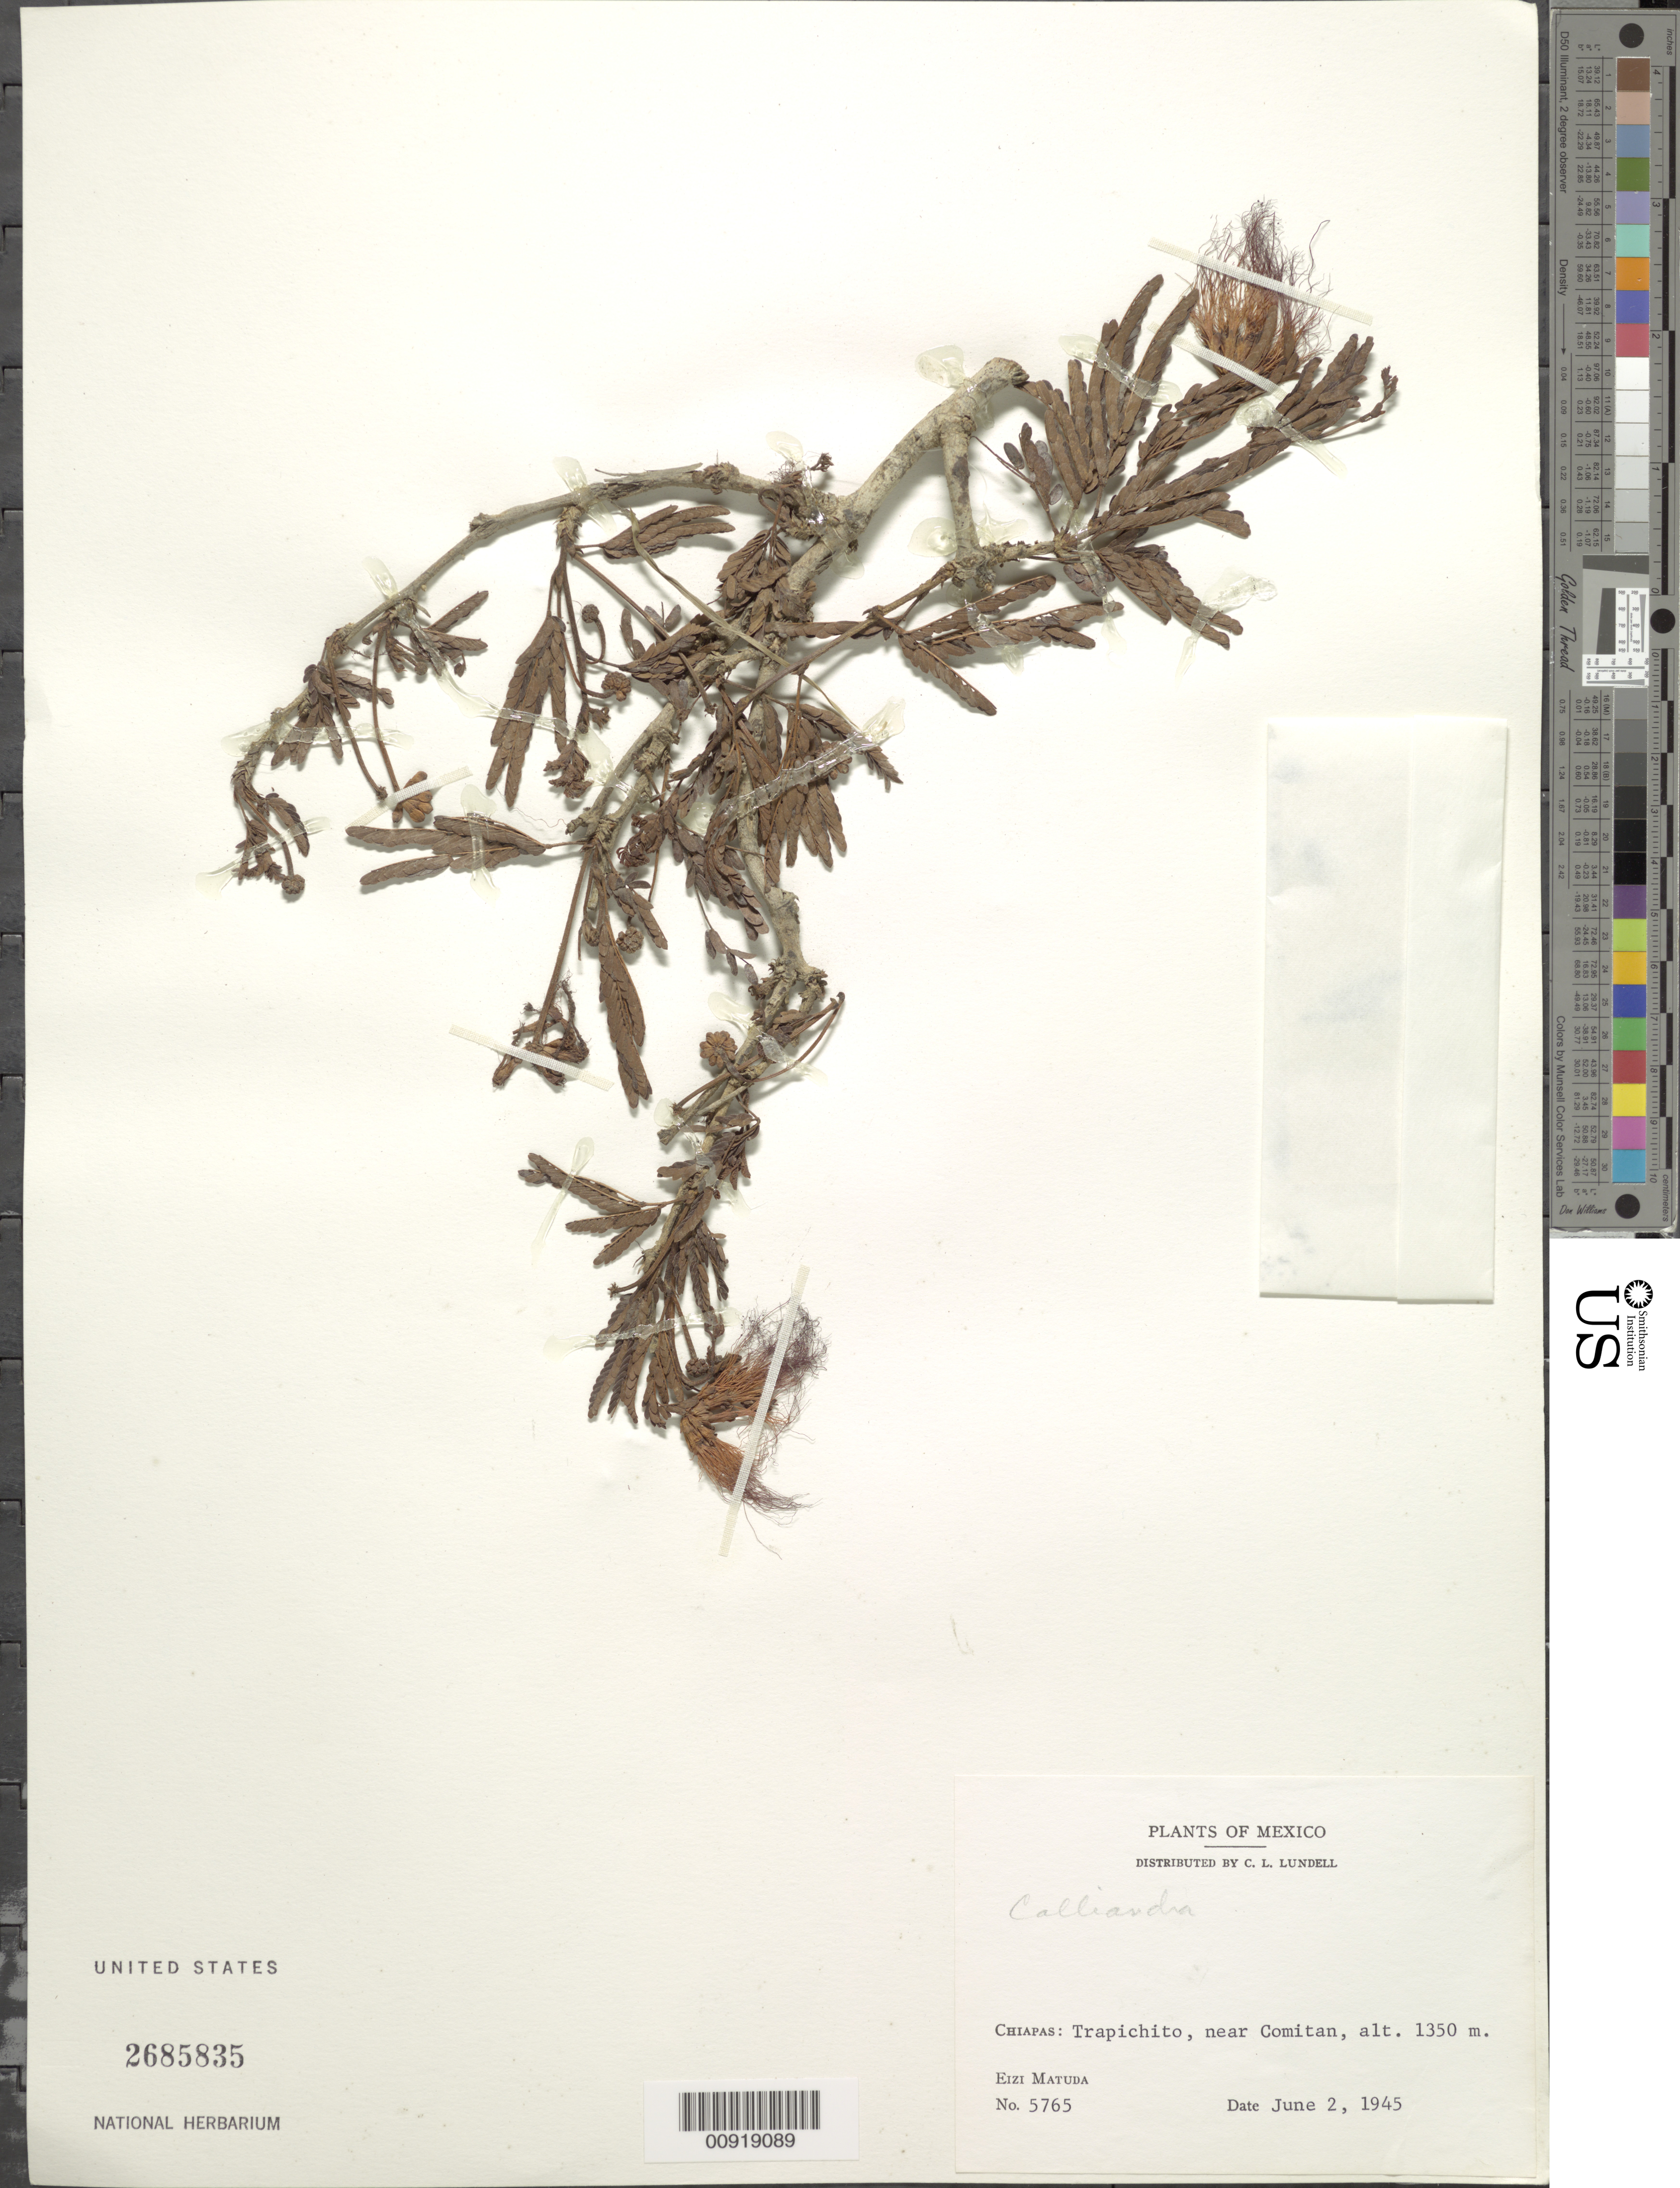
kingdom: Plantae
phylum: Tracheophyta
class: Magnoliopsida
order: Fabales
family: Fabaceae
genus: Calliandra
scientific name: Calliandra sp.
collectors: E. Matuda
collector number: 5765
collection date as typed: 02 Jun 1945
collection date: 1945-06-02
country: Mexico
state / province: Chiapas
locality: Chiapas: Trapichito, near Comitán.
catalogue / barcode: US 2685835